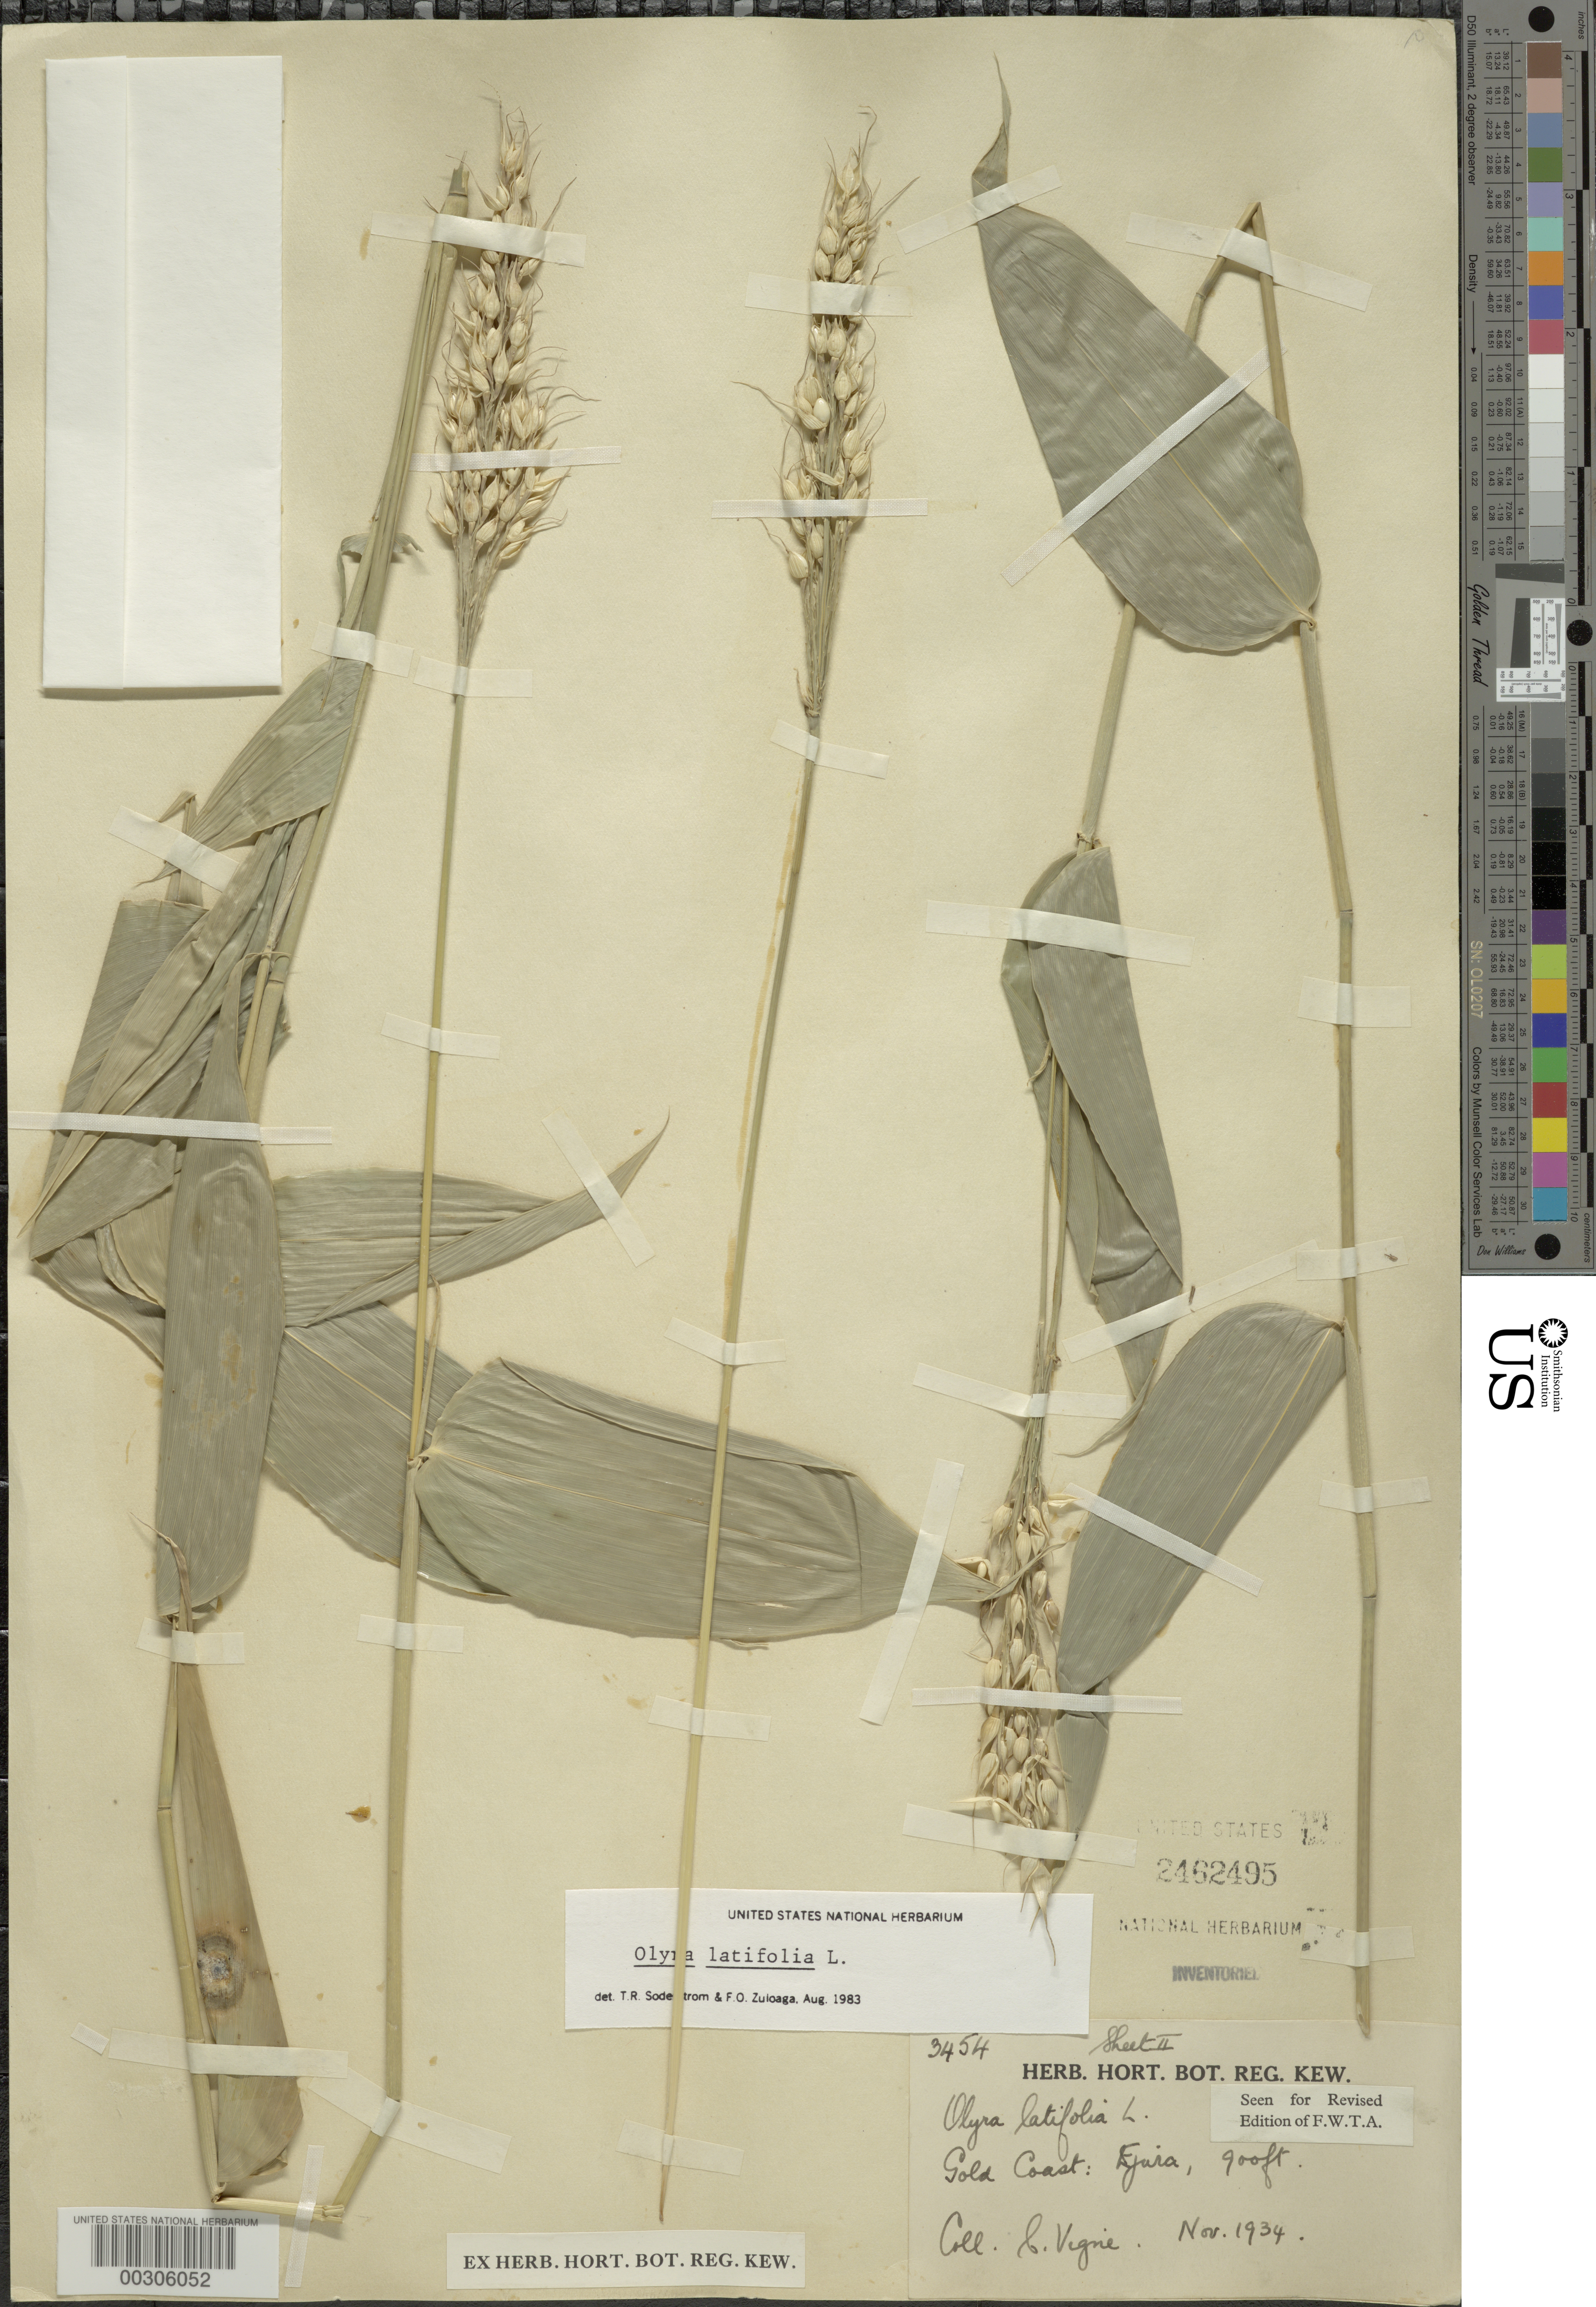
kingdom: Plantae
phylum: Tracheophyta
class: Liliopsida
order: Poales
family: Poaceae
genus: Olyra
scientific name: Olyra latifolia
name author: L.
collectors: C. Vigne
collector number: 3454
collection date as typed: Nov 1934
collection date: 1934-11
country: Ghana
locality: Ejura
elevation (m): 275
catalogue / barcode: US 2462495